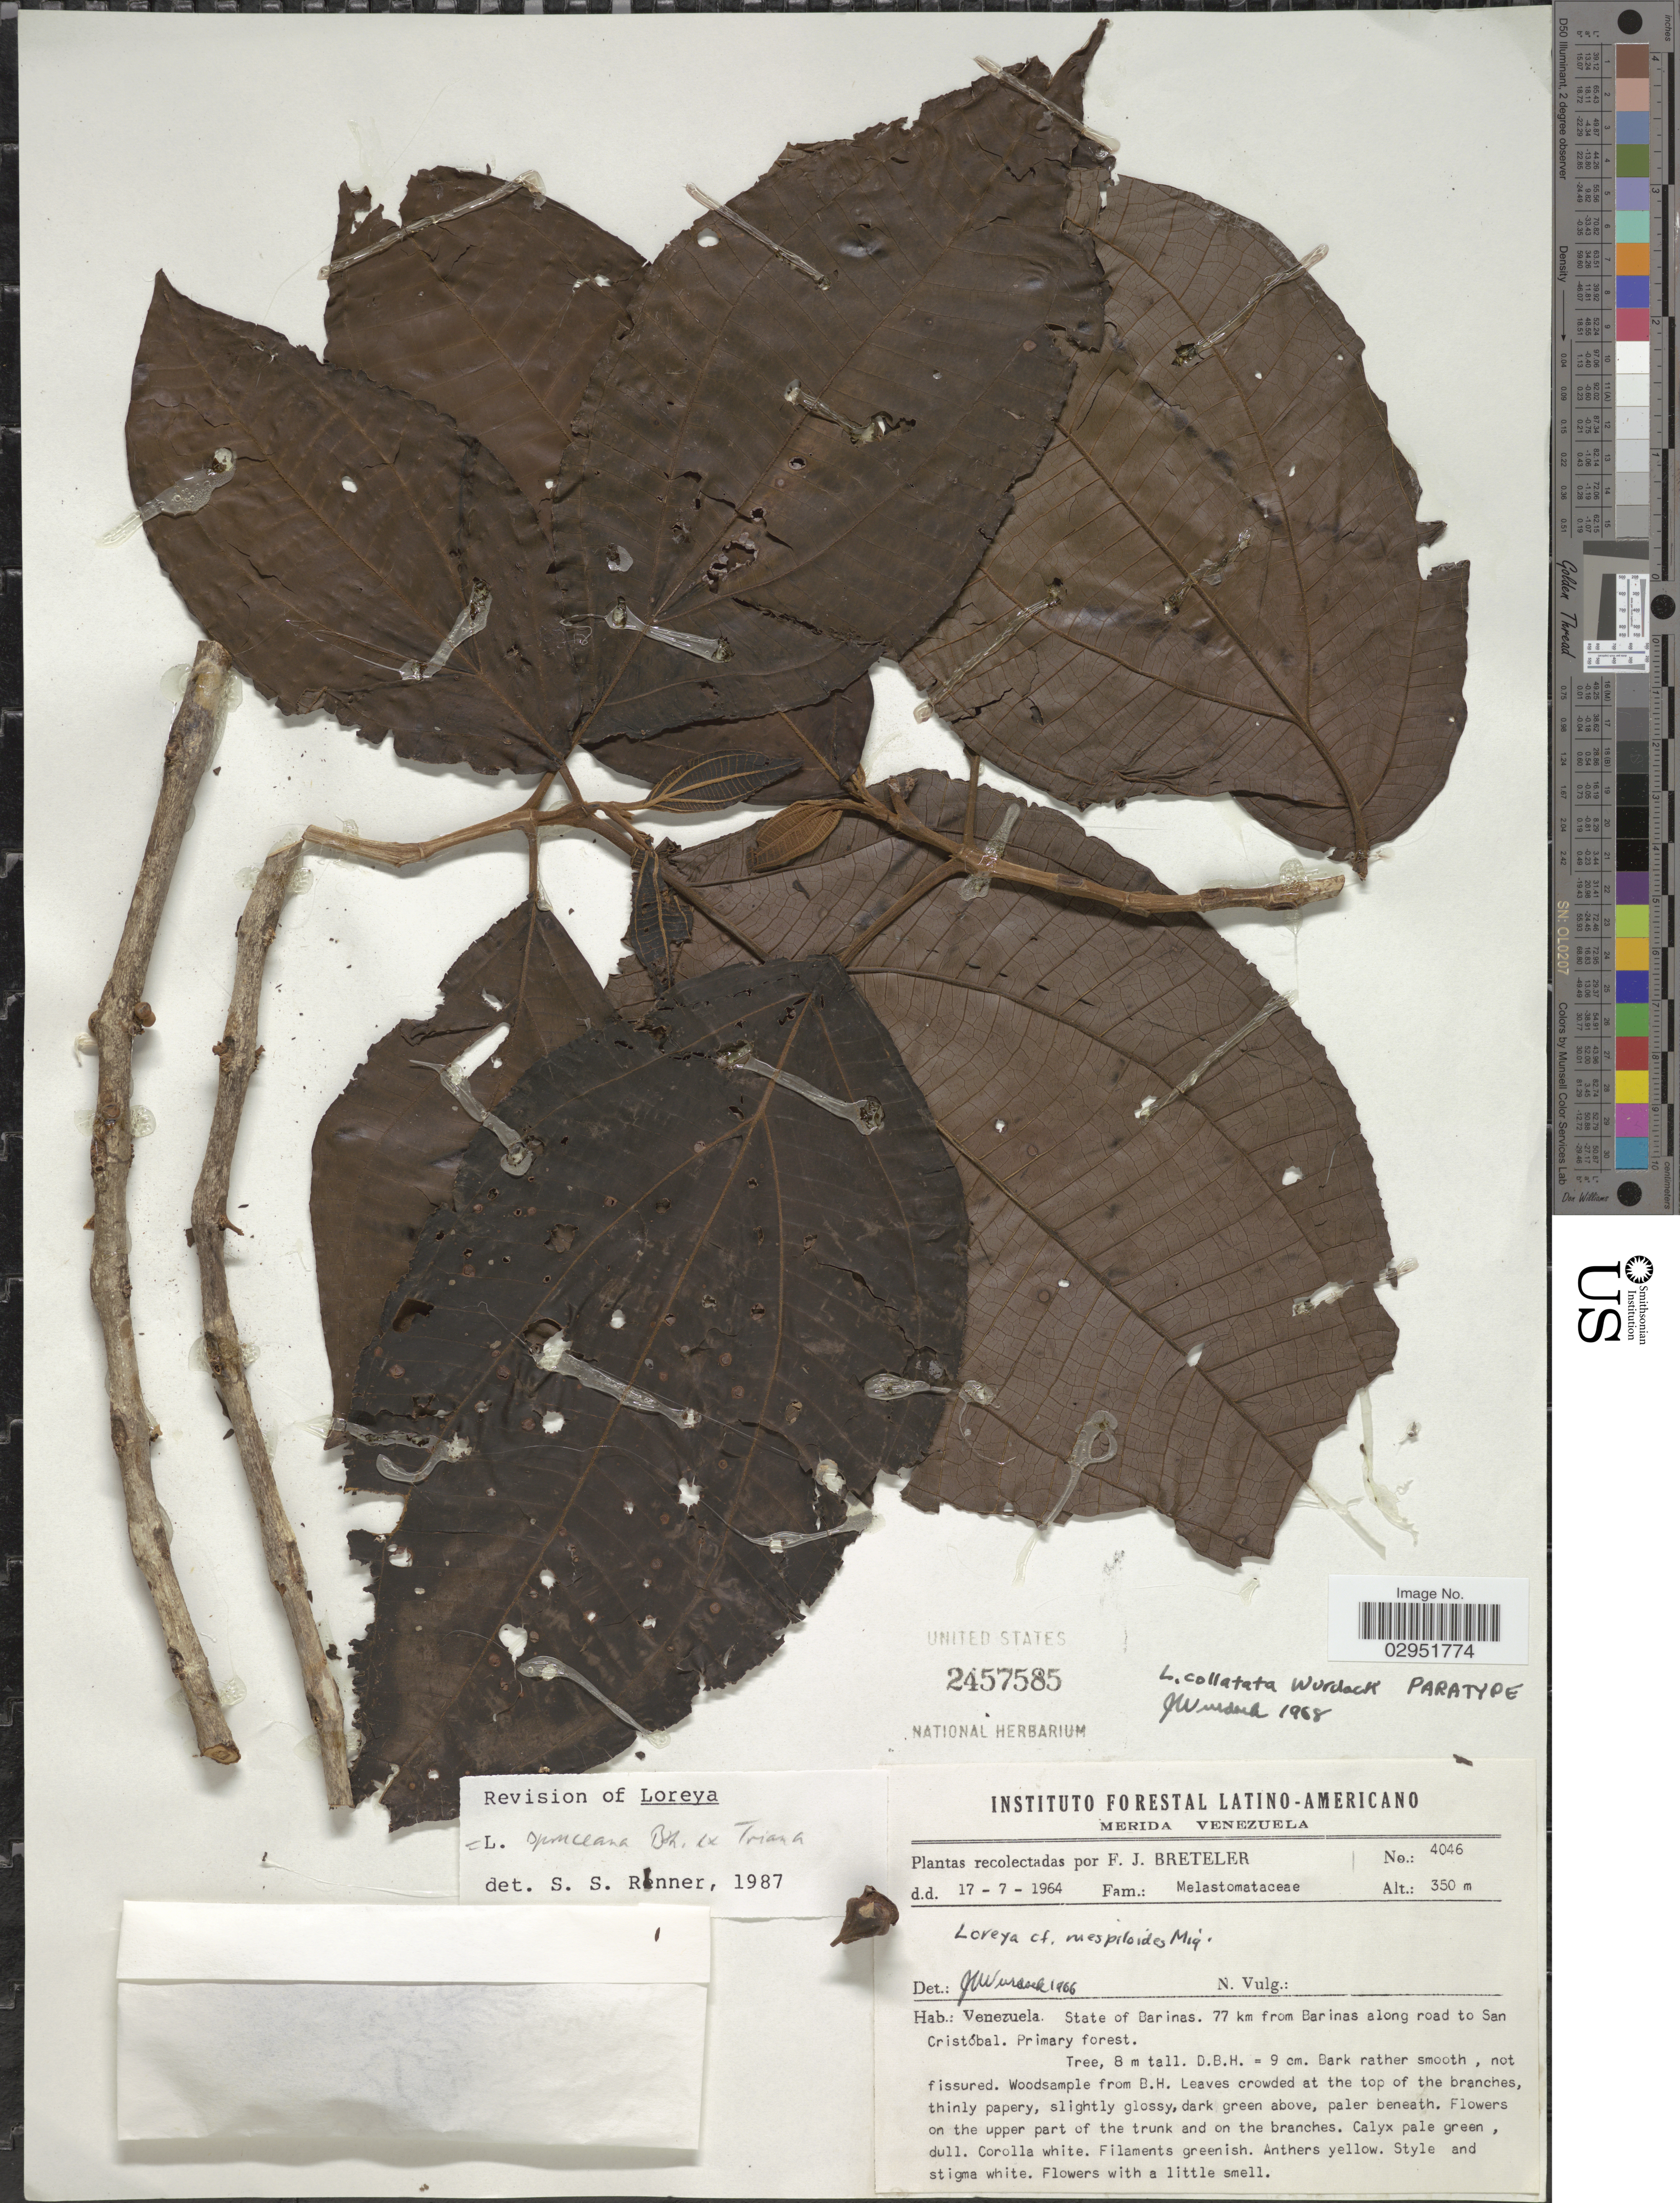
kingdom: Plantae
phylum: Tracheophyta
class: Magnoliopsida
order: Myrtales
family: Melastomataceae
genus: Bellucia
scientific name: Bellucia spruceana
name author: (Triana) J.F. Macbr.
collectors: F. J. Breteler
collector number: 4046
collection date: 1964-07-17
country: Venezuela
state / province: Barinas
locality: State of Barinas. 77 km from Barinas along road to San Cristóbal.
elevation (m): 350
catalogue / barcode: US 2457585